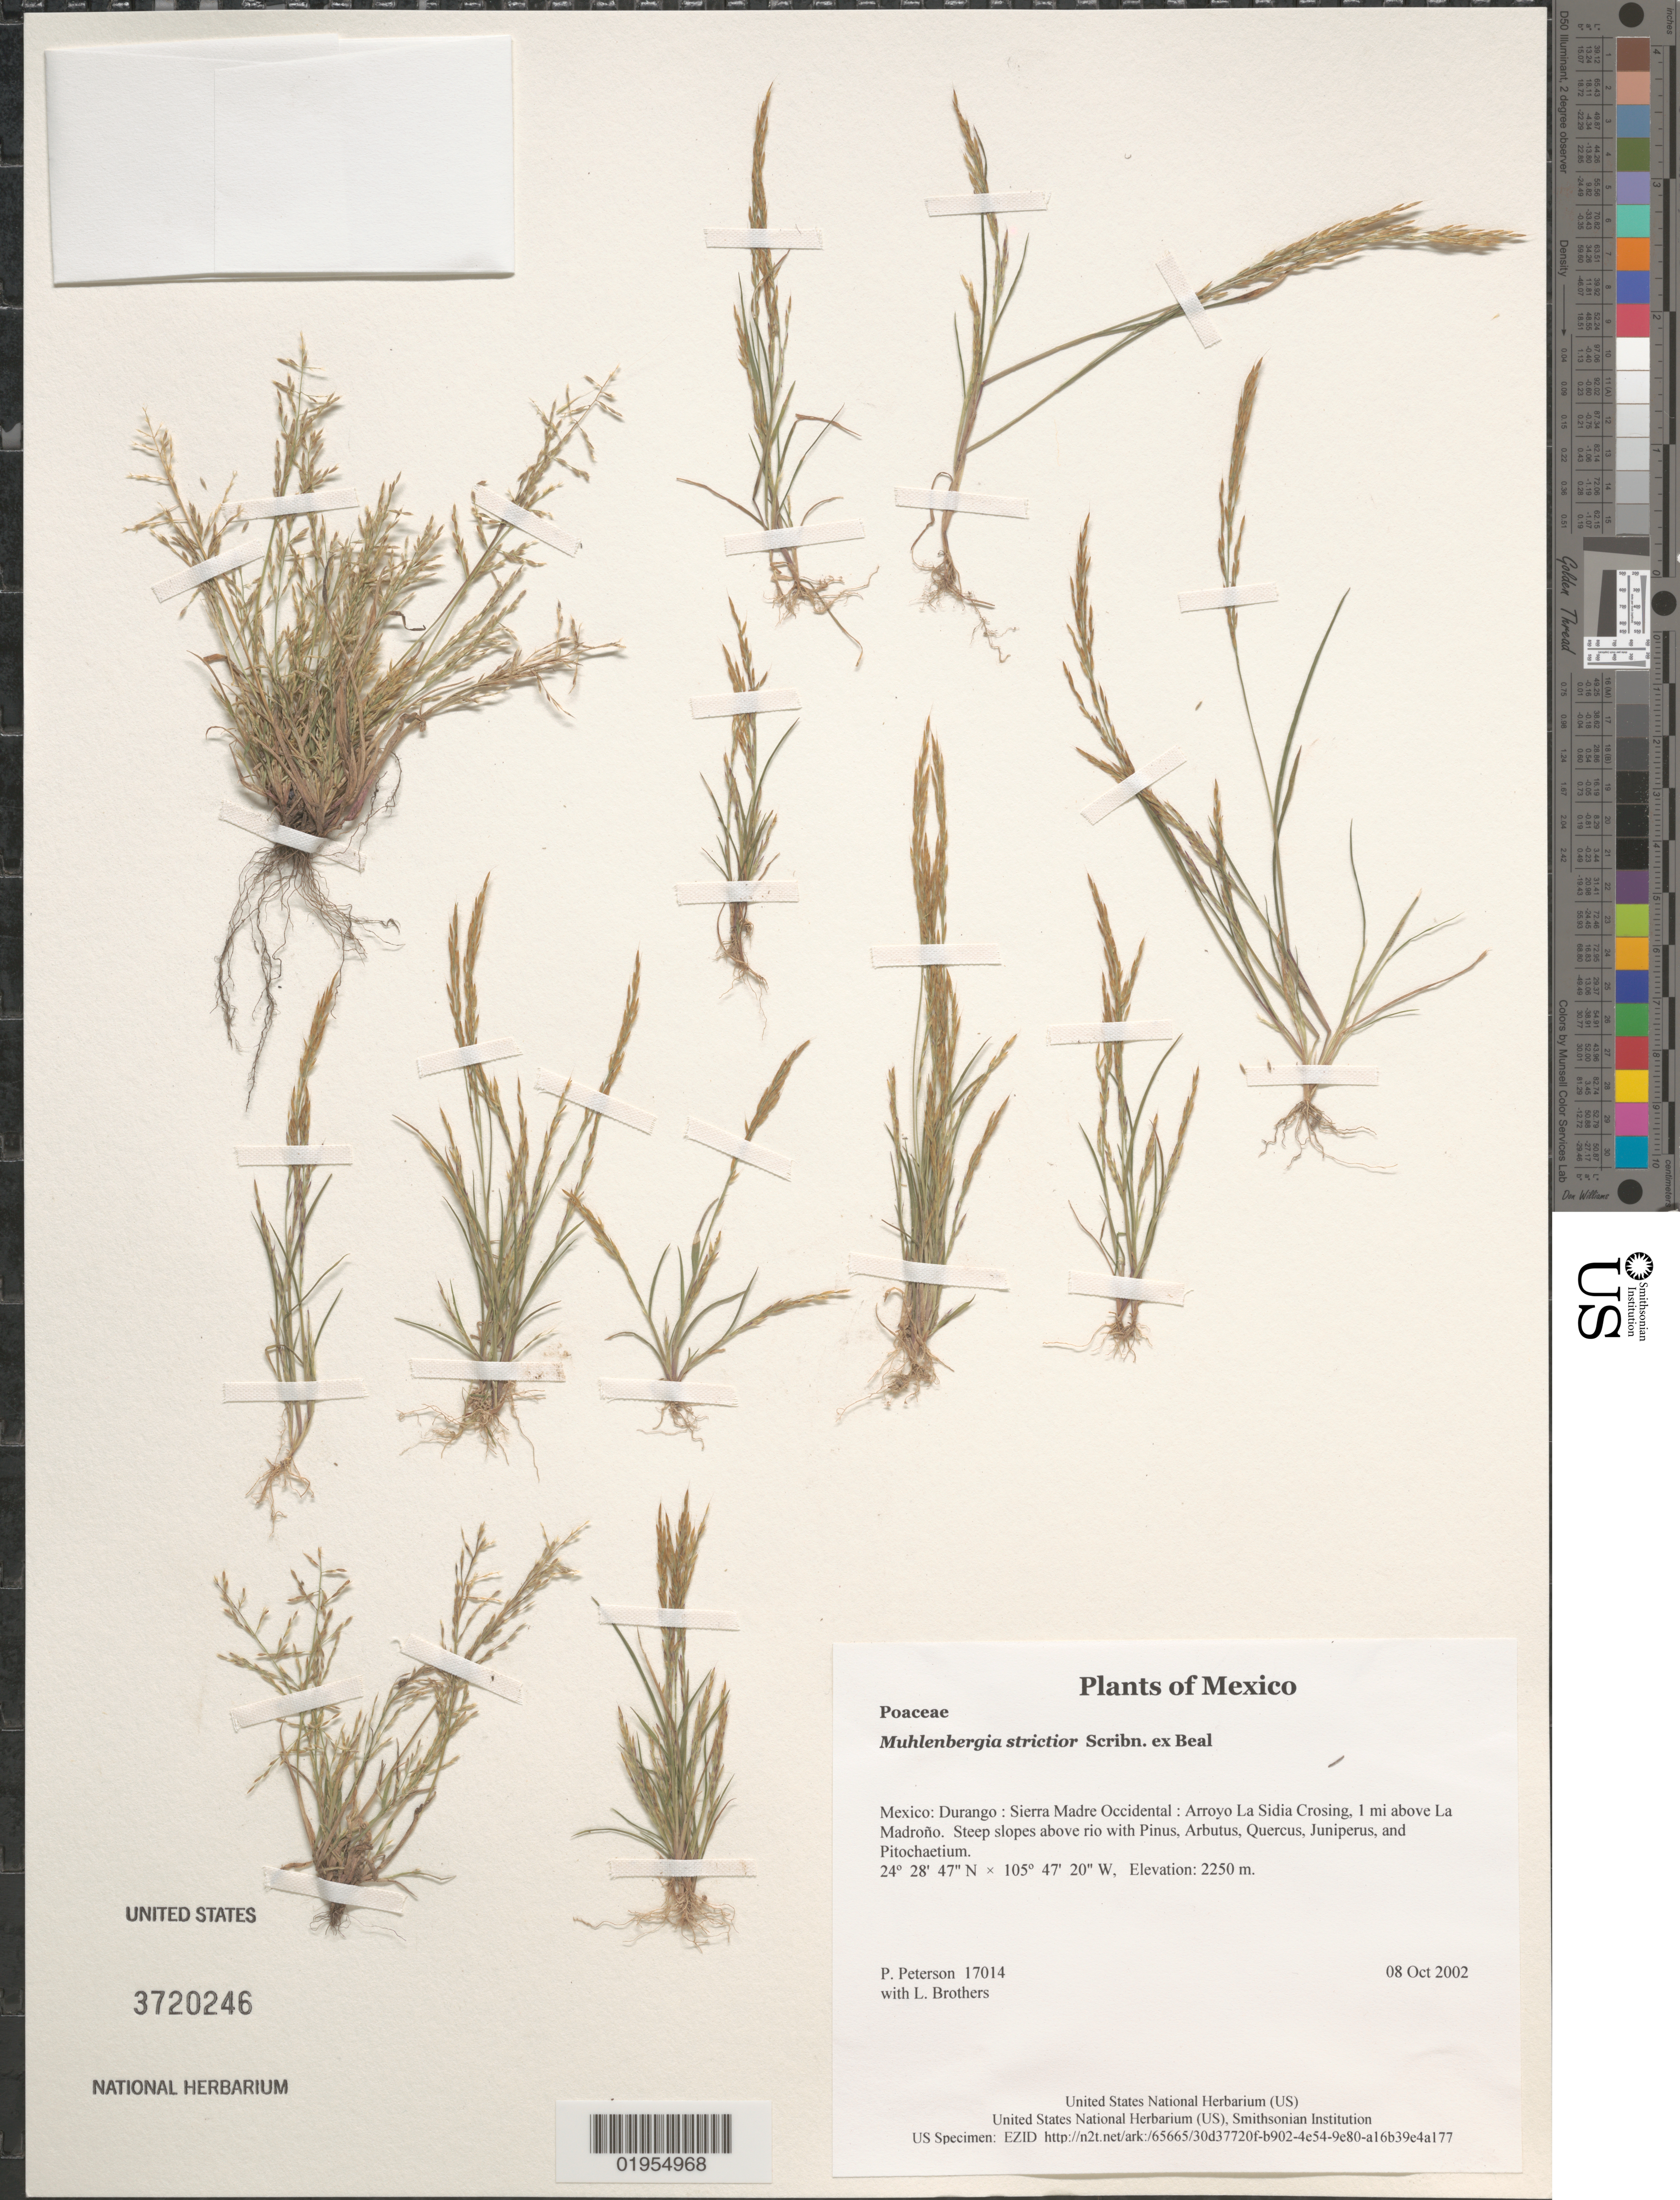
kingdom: Plantae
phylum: Tracheophyta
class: Liliopsida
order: Poales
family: Poaceae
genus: Muhlenbergia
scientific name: Muhlenbergia strictior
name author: Scribn. ex W.J. Beal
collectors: P. M. Peterson & L. E. Brothers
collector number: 17014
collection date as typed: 08 Oct 2002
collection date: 2002-10-08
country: Mexico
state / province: Durango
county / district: Sierra Madre Occidental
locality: Arroyo La Sidia Crosing, 1 mi above La Madroño. Steep slopes above rio with Pinus, Arbutus, Quercus, Juniperus, and Pitochaetium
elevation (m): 2250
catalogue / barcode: US 3720246